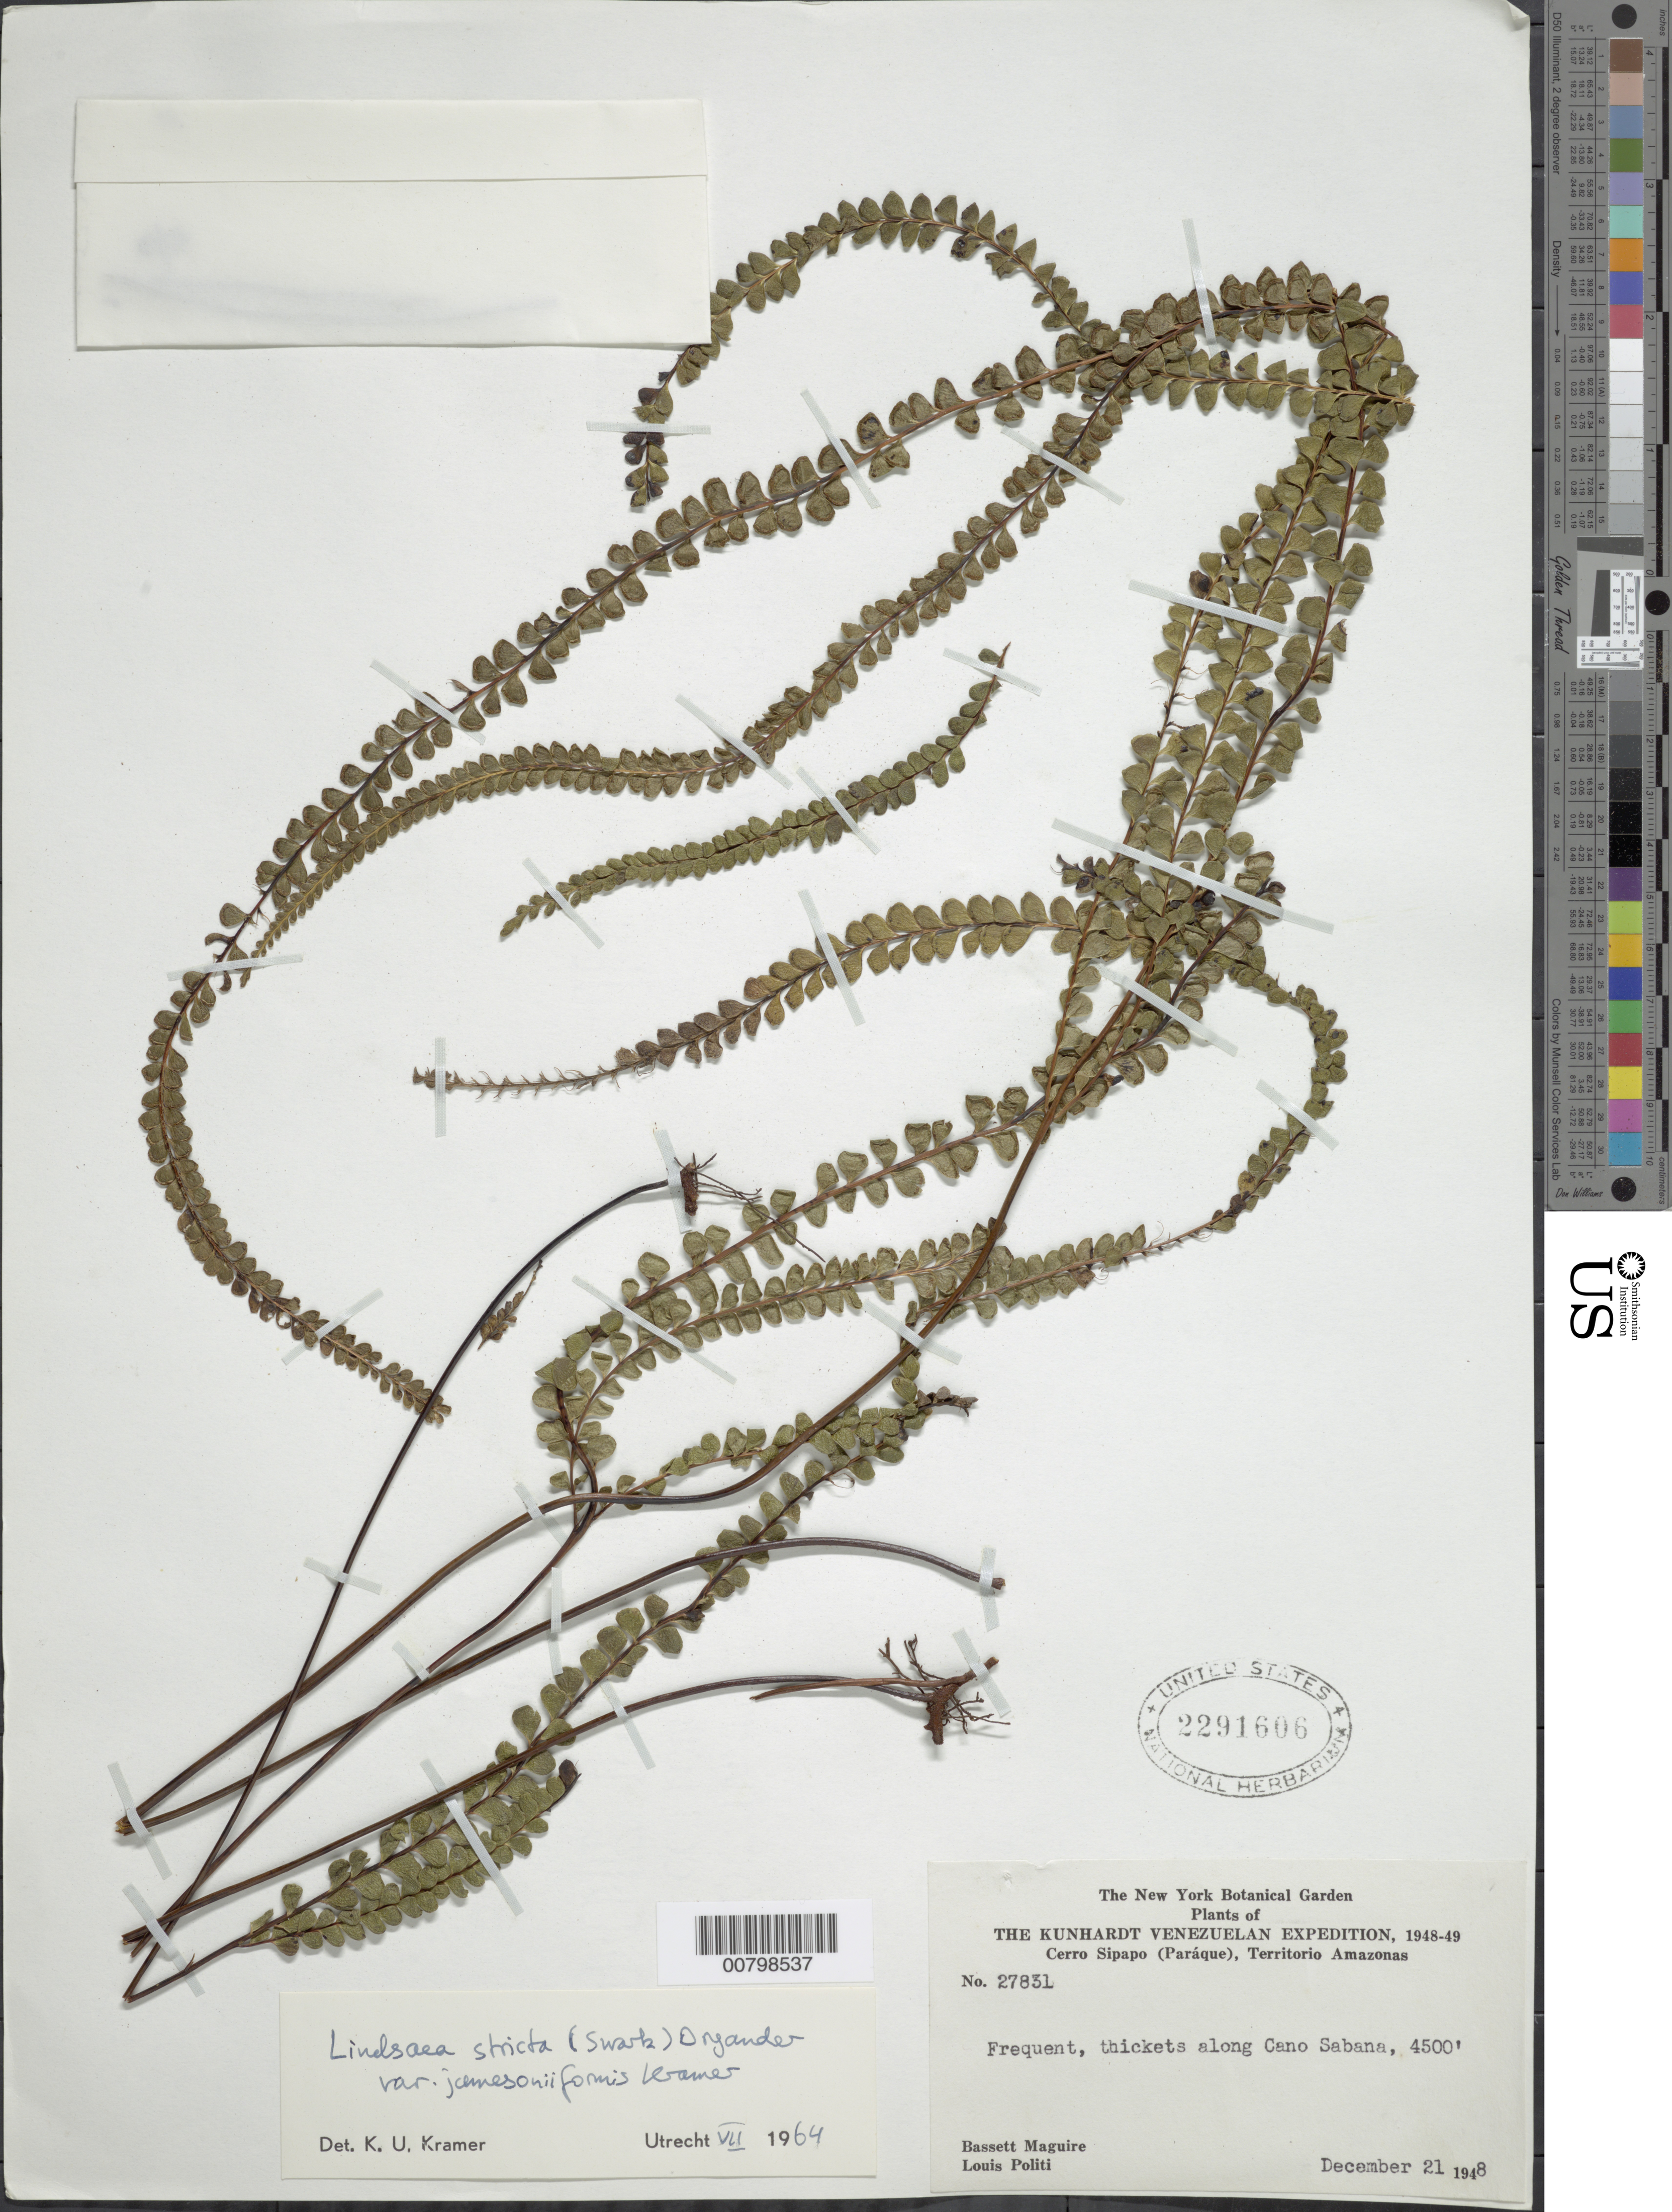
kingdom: Plantae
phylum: Tracheophyta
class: Polypodiopsida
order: Polypodiales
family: Lindsaeaceae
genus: Lindsaea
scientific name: Lindsaea stricta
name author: (Sw.) Dryand.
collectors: B. Maguire & L. Politi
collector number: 27831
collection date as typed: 21-Dec-48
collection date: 1948-12-21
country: Venezuela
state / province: Amazonas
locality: Cerro Sipapo (Paráque), Caño Sabana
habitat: Thickets along Caño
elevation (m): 1372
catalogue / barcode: US 2291606